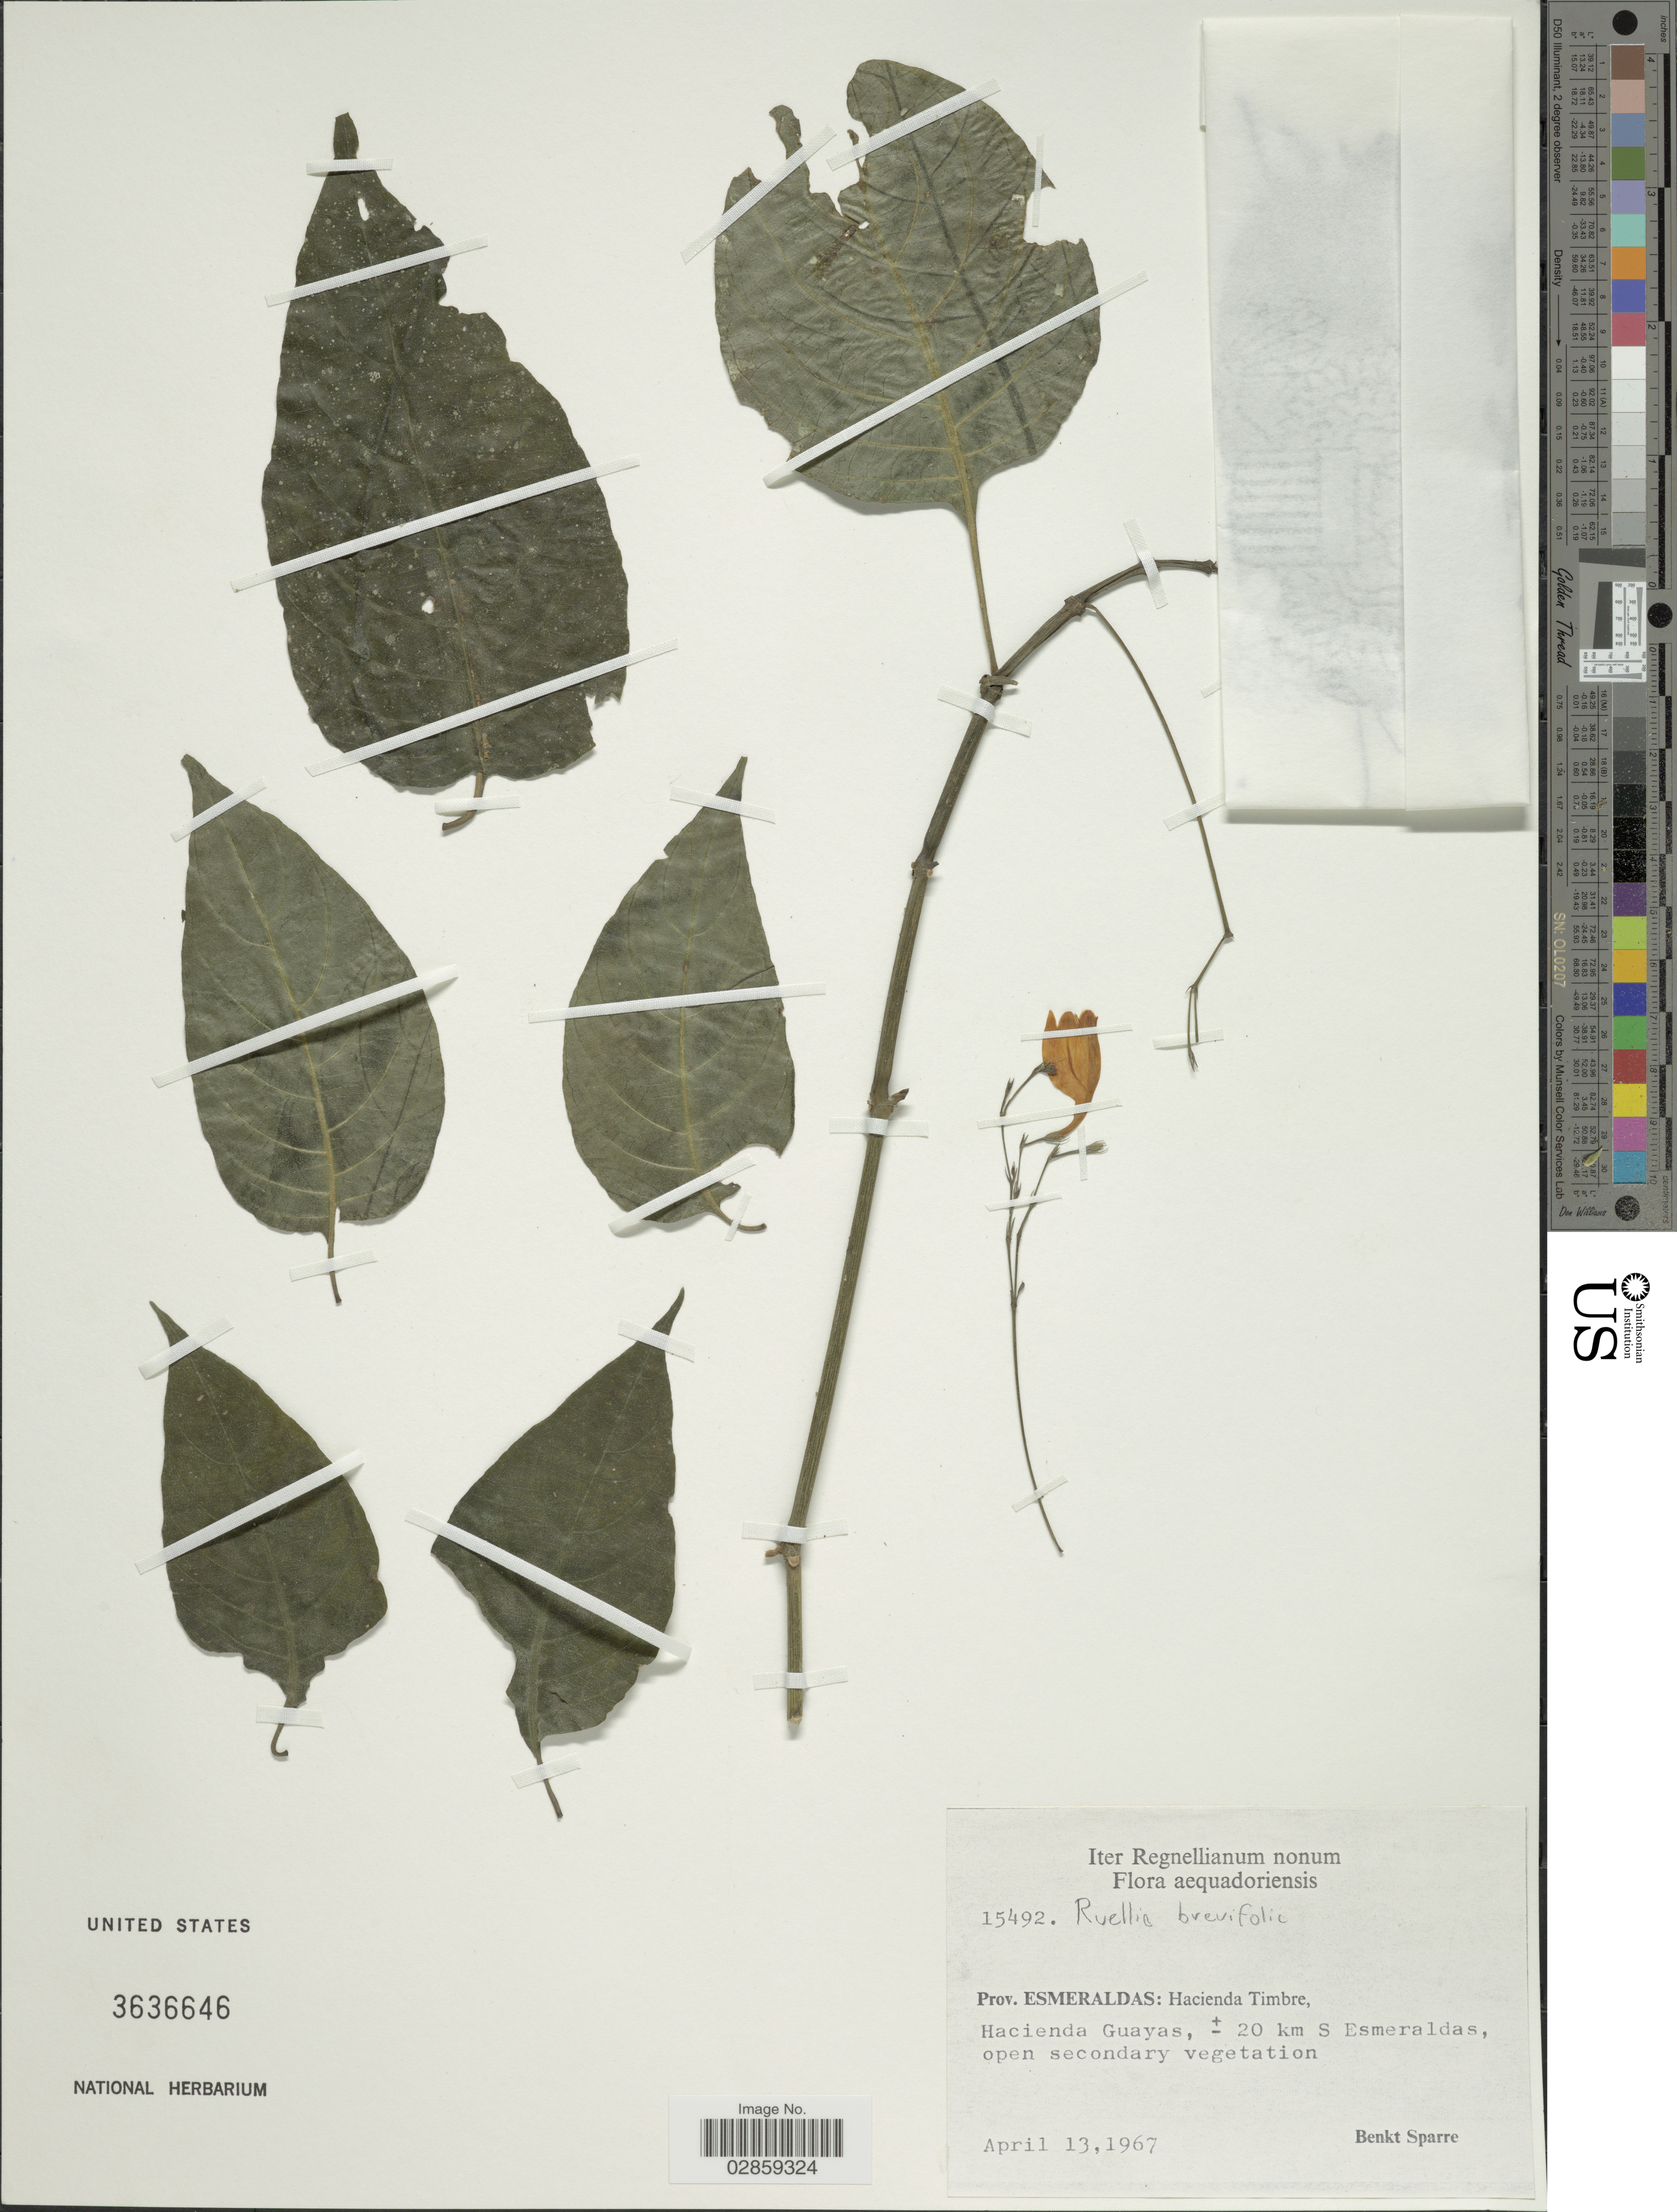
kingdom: Plantae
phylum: Tracheophyta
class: Magnoliopsida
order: Lamiales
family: Acanthaceae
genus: Ruellia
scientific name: Ruellia brevifolia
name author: (Pohl) C. Ezcurra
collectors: B. Sparre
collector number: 15492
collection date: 1967-04-13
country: Ecuador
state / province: Esmeraldas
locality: Hacienda Timbre, Hacienda Guayas, ± 20 km S Esmeraldas.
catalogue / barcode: US 3636646